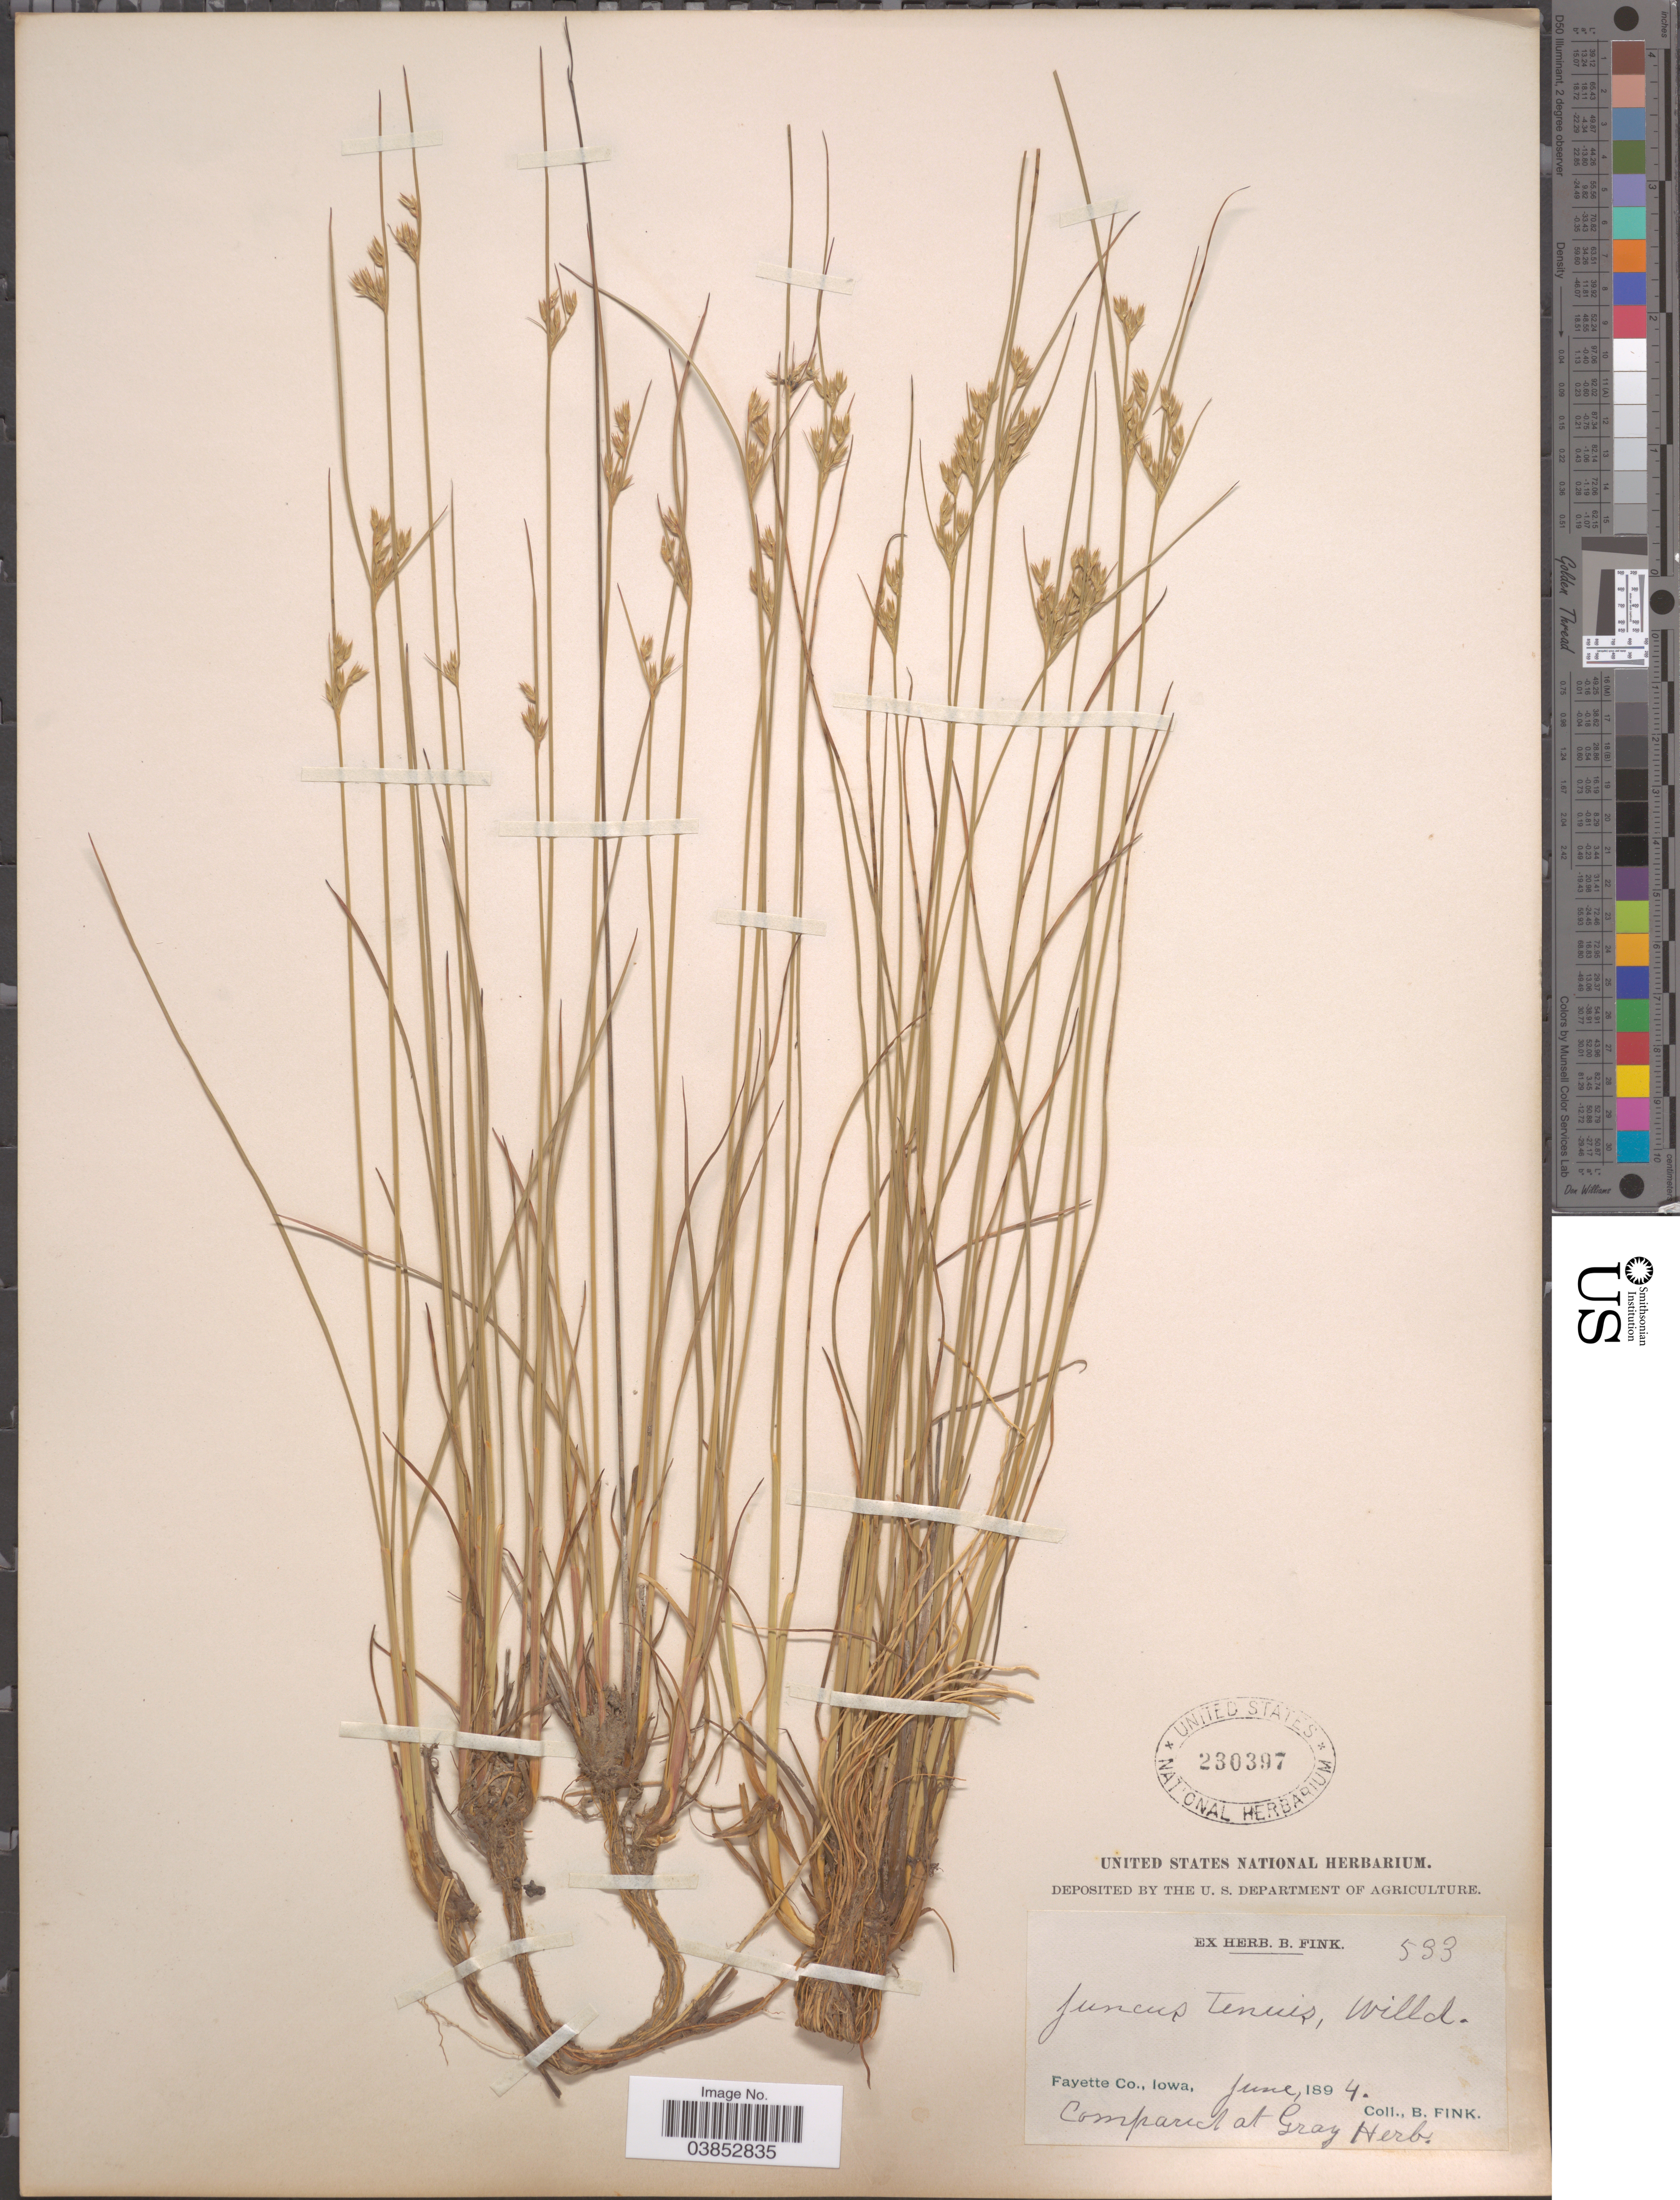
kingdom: Plantae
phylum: Tracheophyta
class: Liliopsida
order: Poales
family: Juncaceae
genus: Juncus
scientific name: Juncus dudleyi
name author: Wiegand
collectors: B. Fink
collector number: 533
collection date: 1894-06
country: United States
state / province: Iowa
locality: Fayette Co.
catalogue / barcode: US 230397